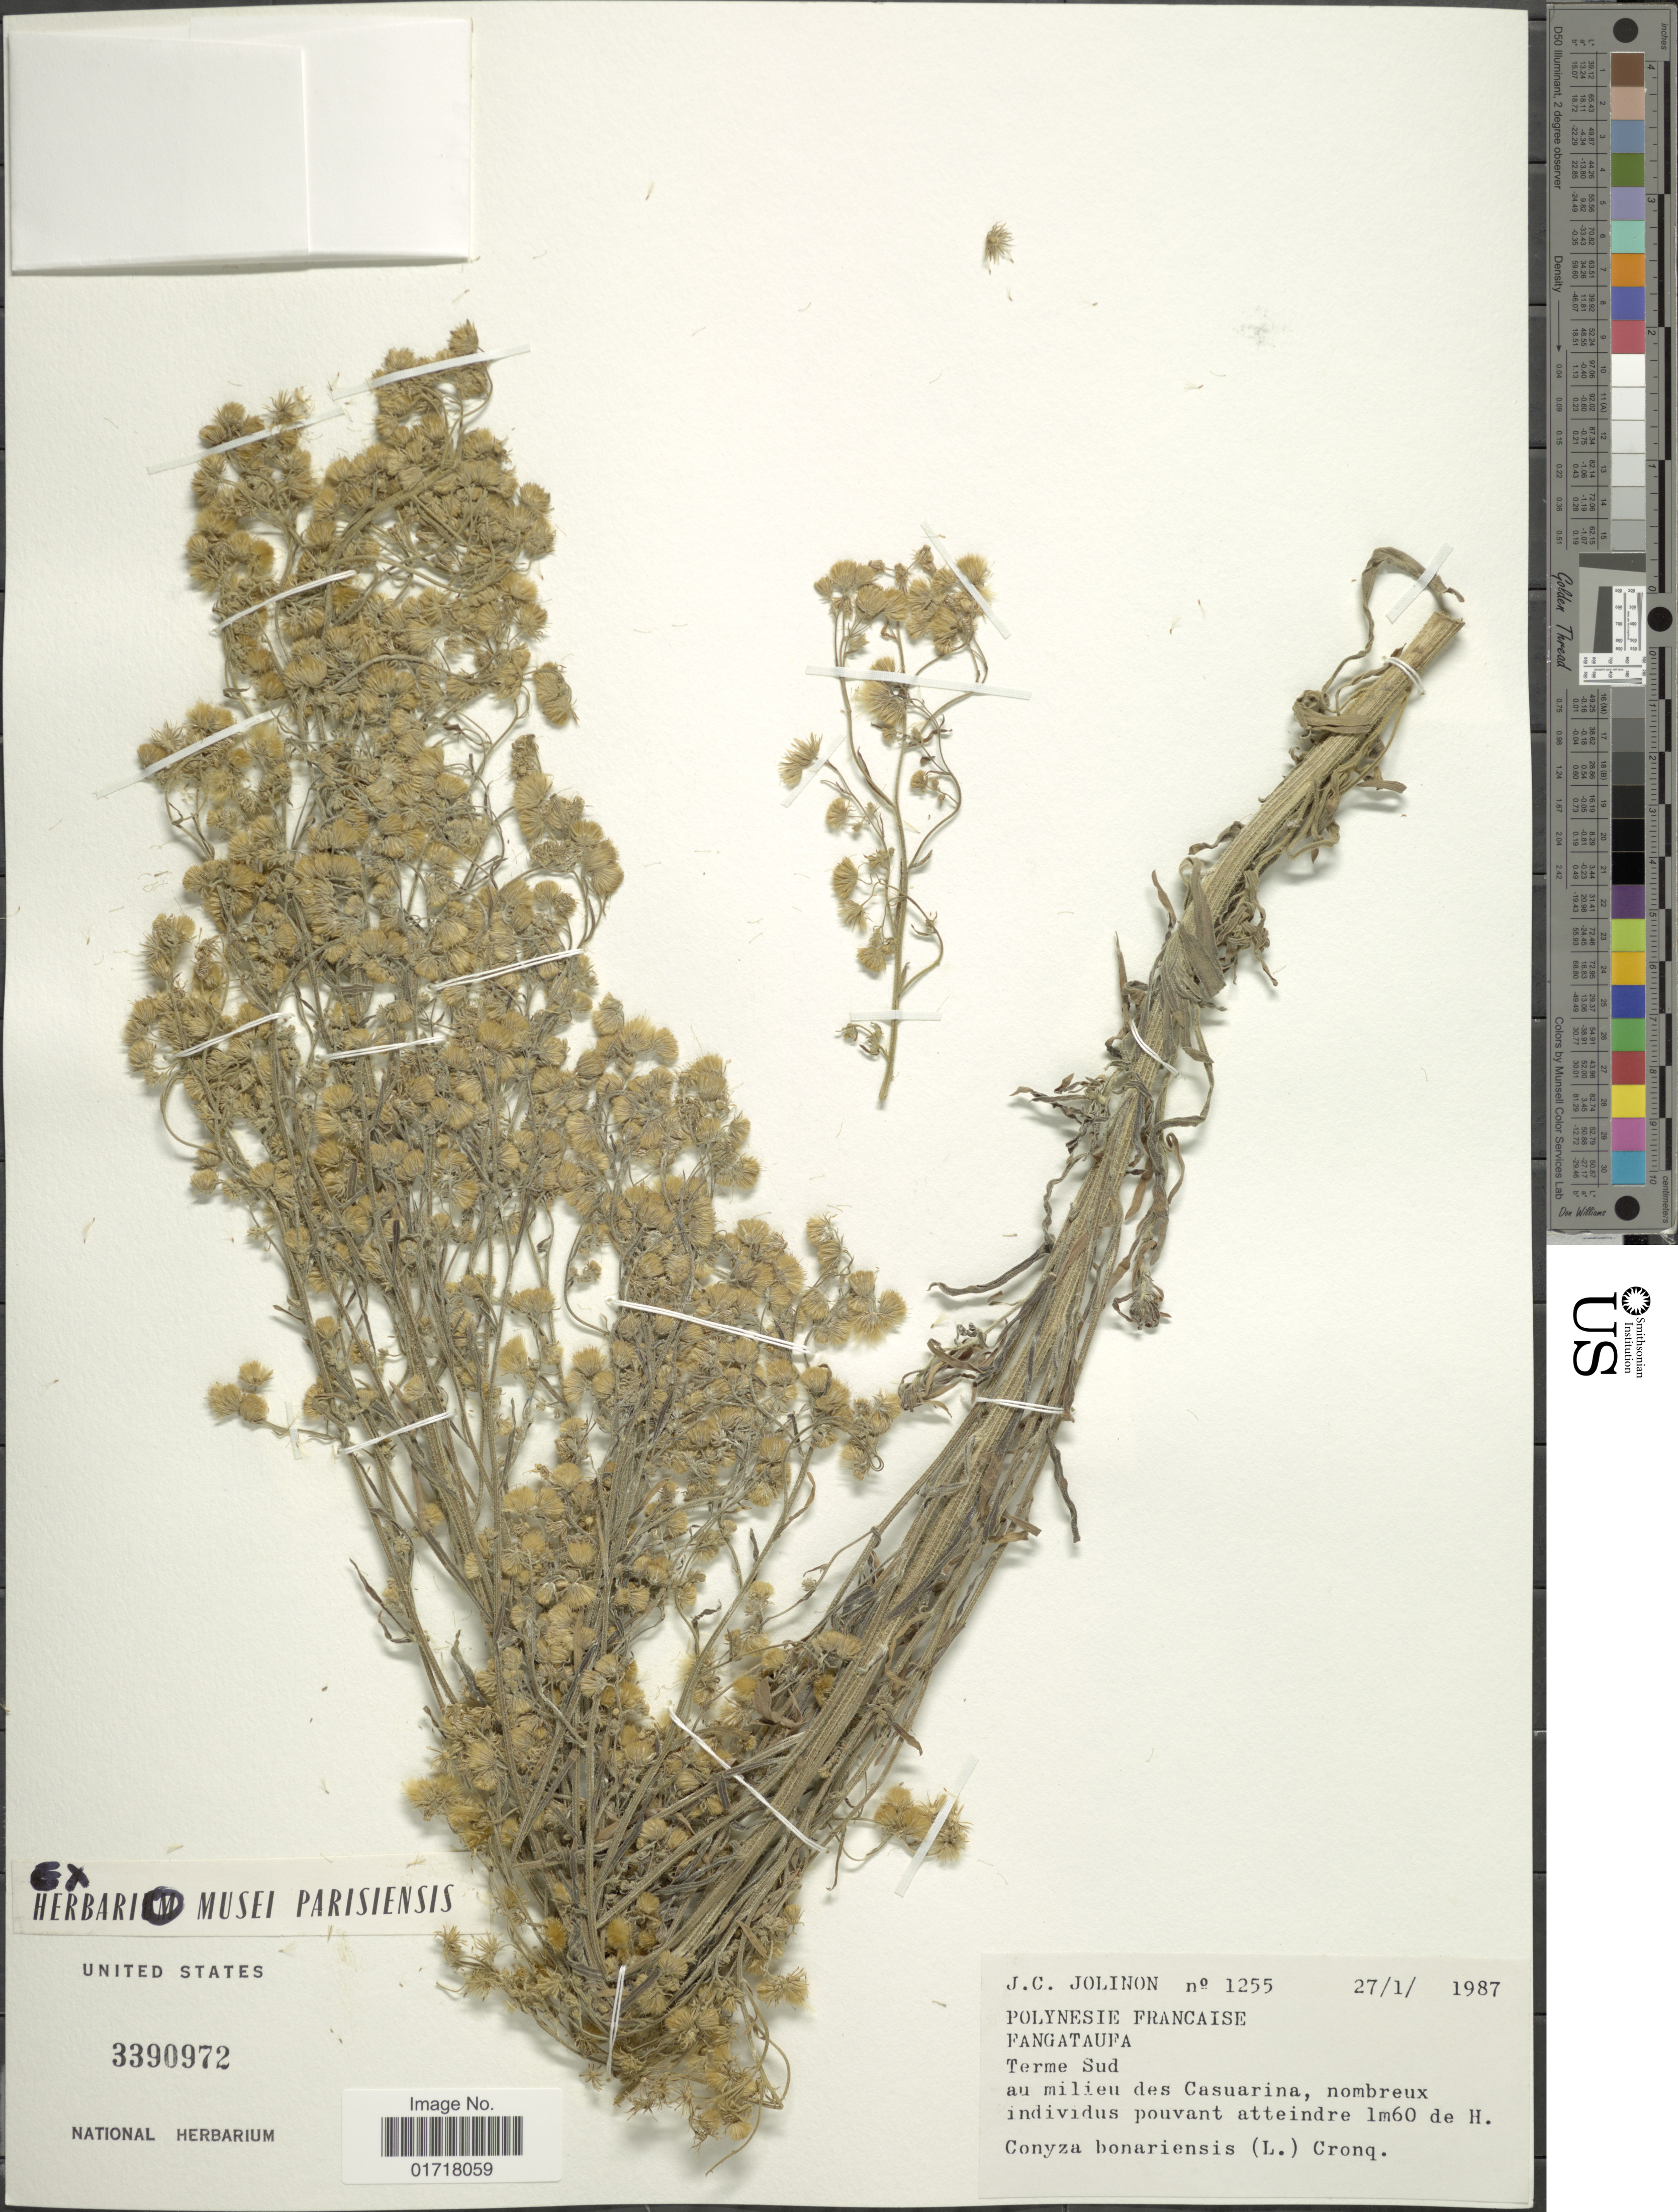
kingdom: Plantae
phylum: Tracheophyta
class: Magnoliopsida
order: Asterales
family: Asteraceae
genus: Erigeron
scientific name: Erigeron bonariensis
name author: L.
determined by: Wagner, W. L., (BOT), Smithsonian Institution - National Museum of Natural History (UNITED STATES)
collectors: J. Jolinon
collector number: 1255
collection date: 1987-01-27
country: French Polynesia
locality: Fangataufa, Terme Sud, au milieu des Casuarina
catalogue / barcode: US 3390972